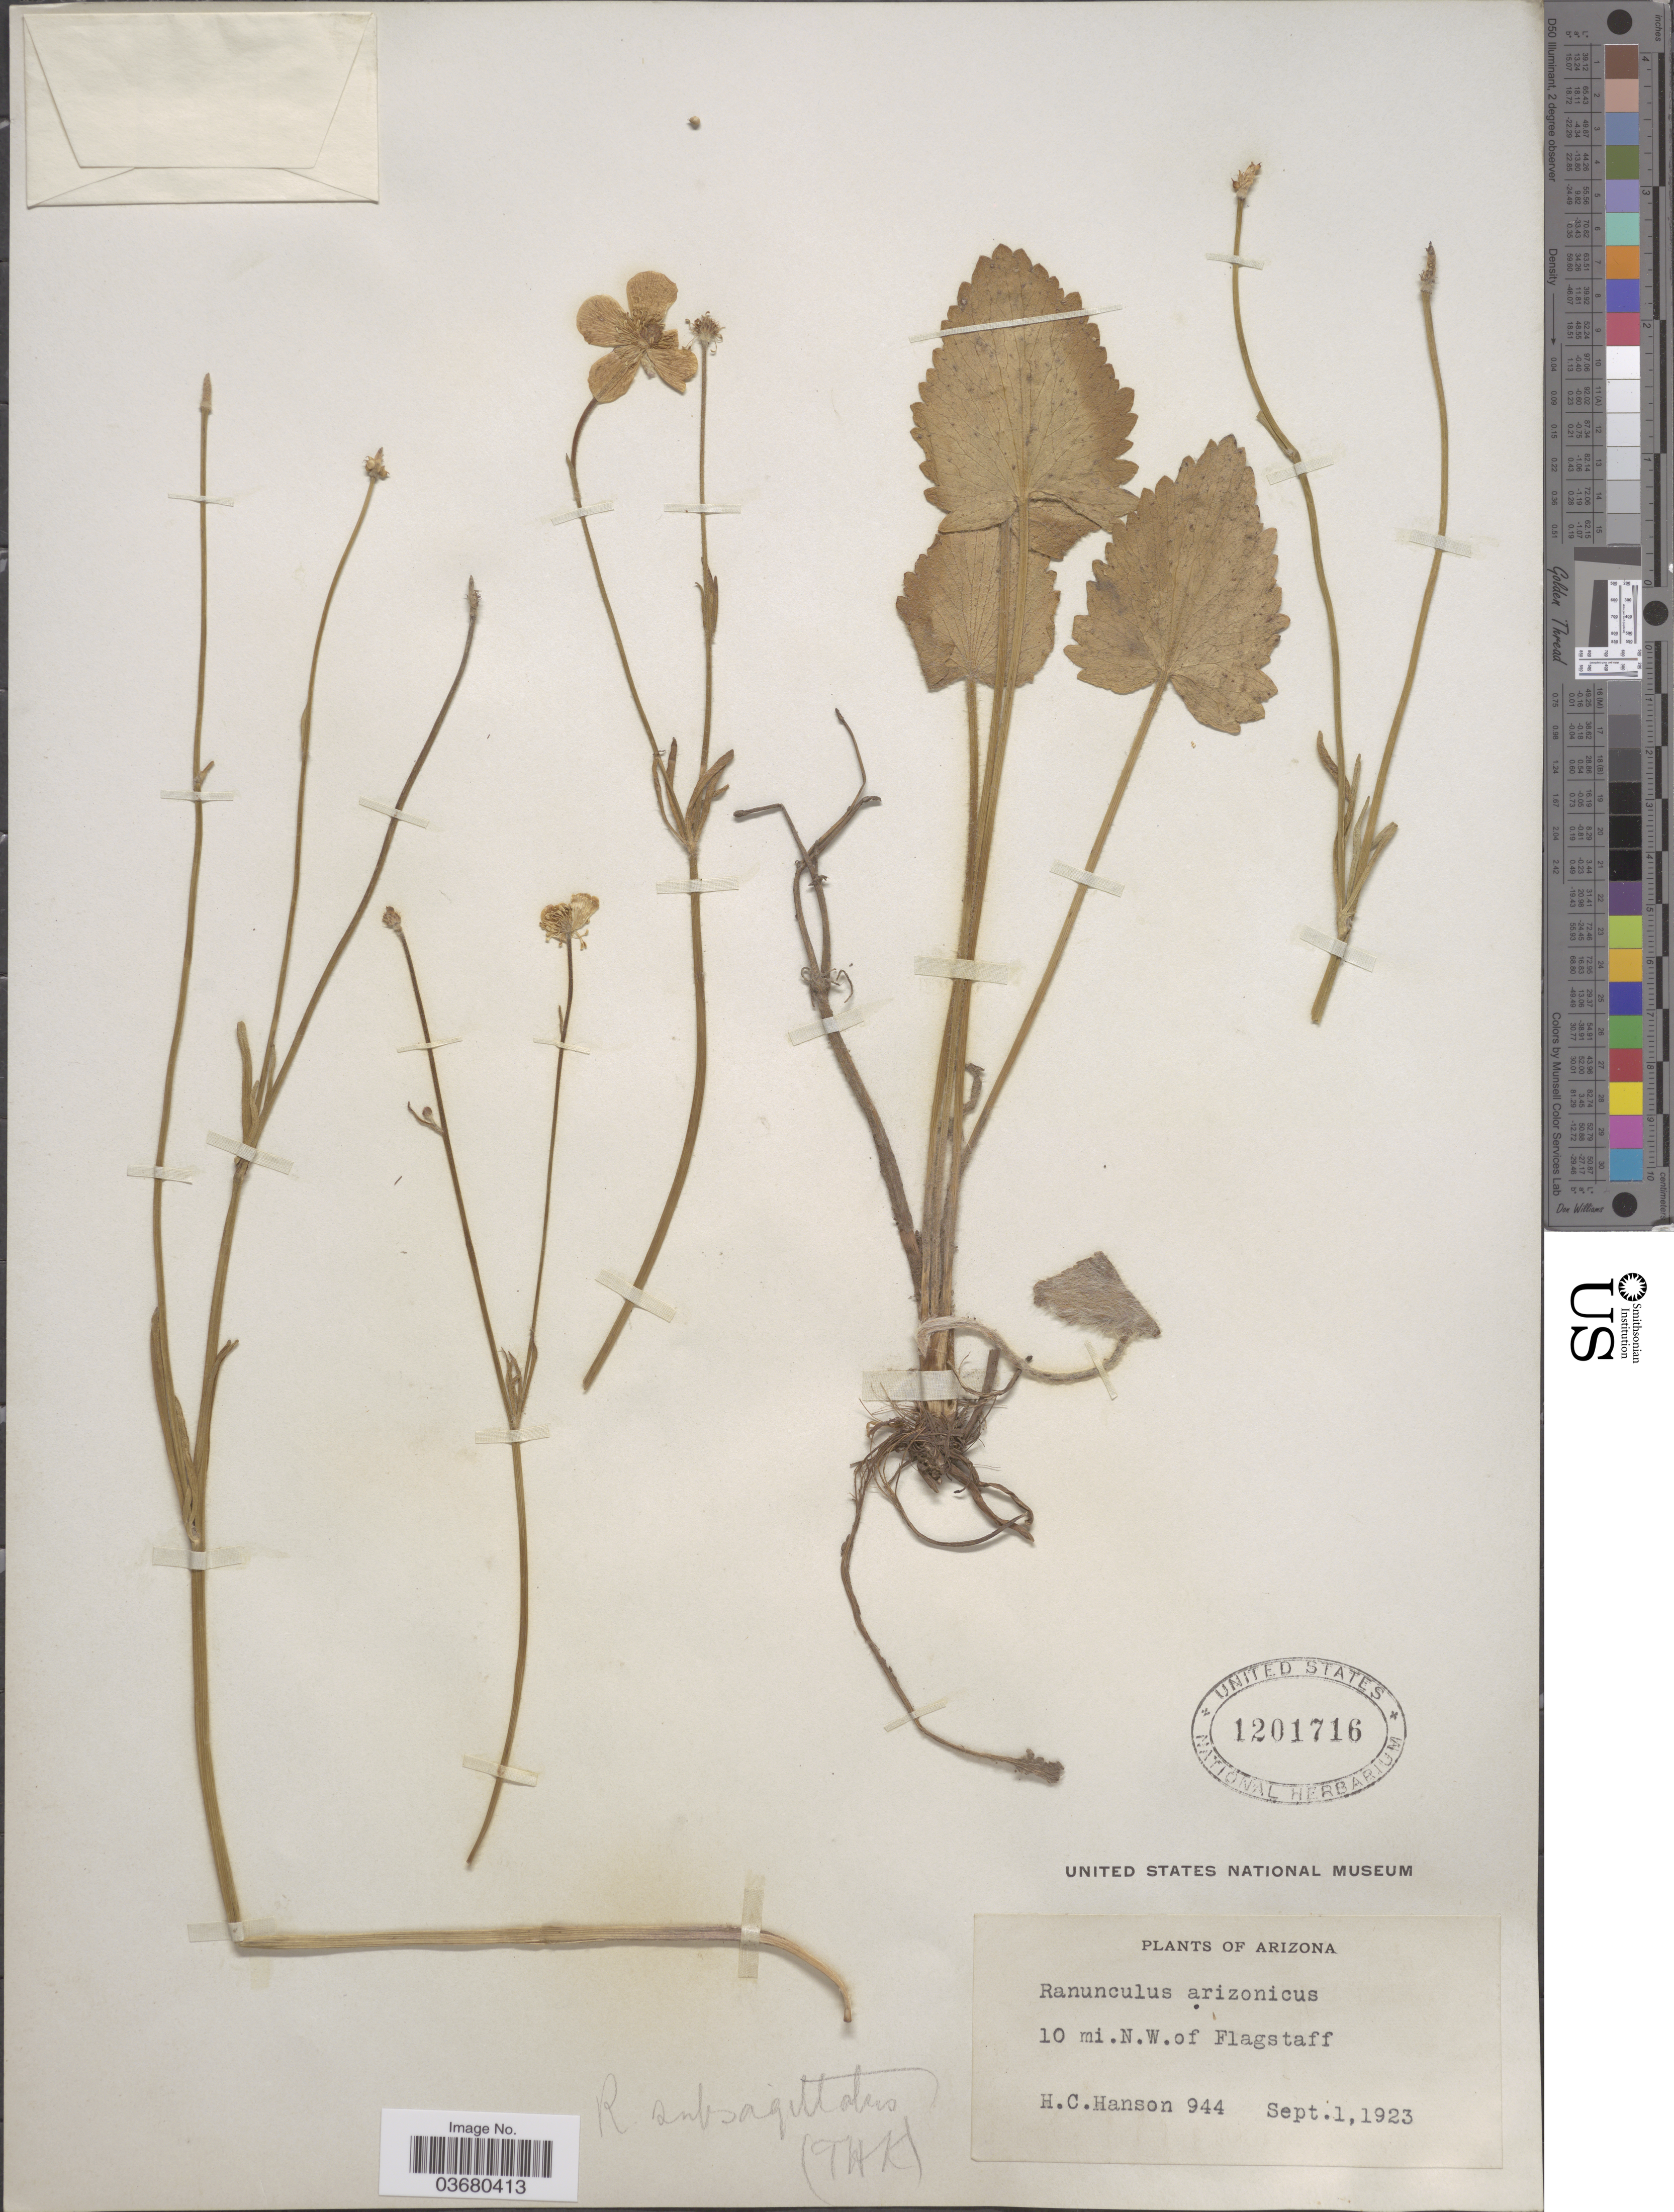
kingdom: Plantae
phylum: Tracheophyta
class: Magnoliopsida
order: Ranunculales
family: Ranunculaceae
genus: Ranunculus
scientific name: Ranunculus cardiophyllus var. subsagittatus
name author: (A. Gray) L.D. Benson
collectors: H. Hanson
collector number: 944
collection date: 1923-09-01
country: United States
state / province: Arizona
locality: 10 mi. N.W. of Flagstaff.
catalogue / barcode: US 1201716